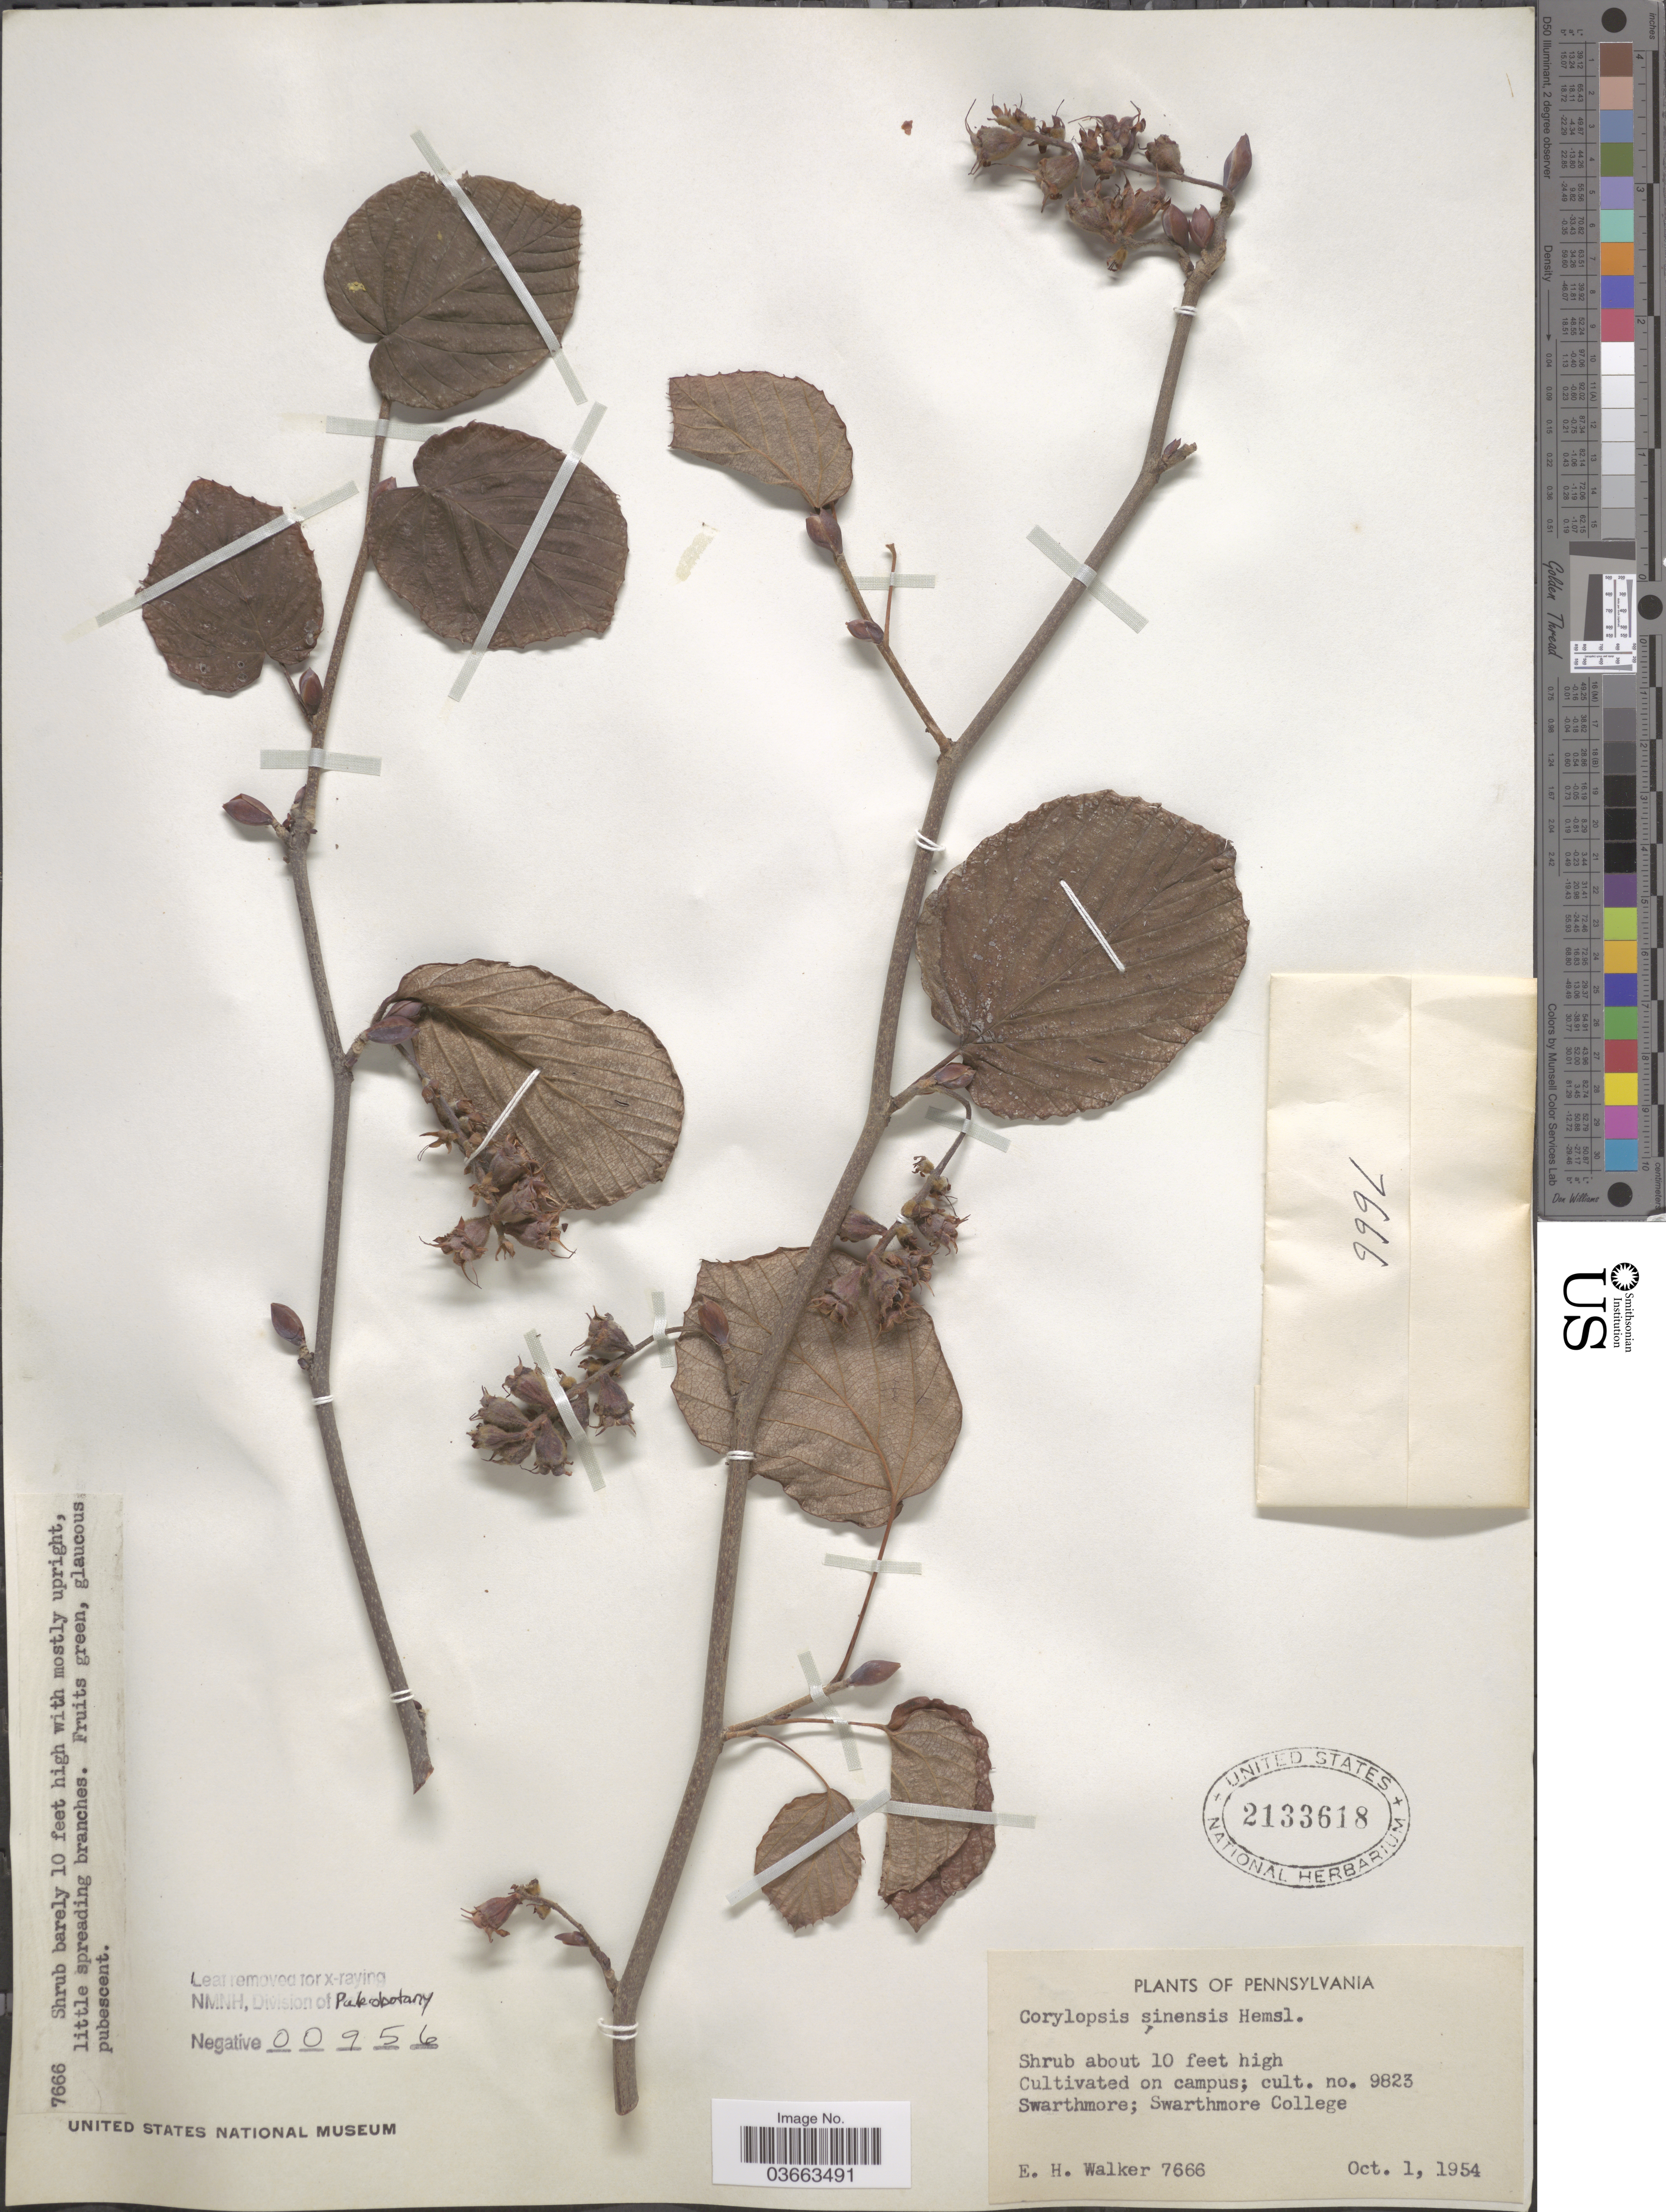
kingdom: Plantae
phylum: Tracheophyta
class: Magnoliopsida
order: Saxifragales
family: Hamamelidaceae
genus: Corylopsis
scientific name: Corylopsis sinensis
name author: Hemsl.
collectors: E. H. Walker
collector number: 7666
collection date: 1954-10-01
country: United States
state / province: Pennsylvania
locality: Campus. Swarthmore; Swarthmore College.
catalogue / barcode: US 2133618